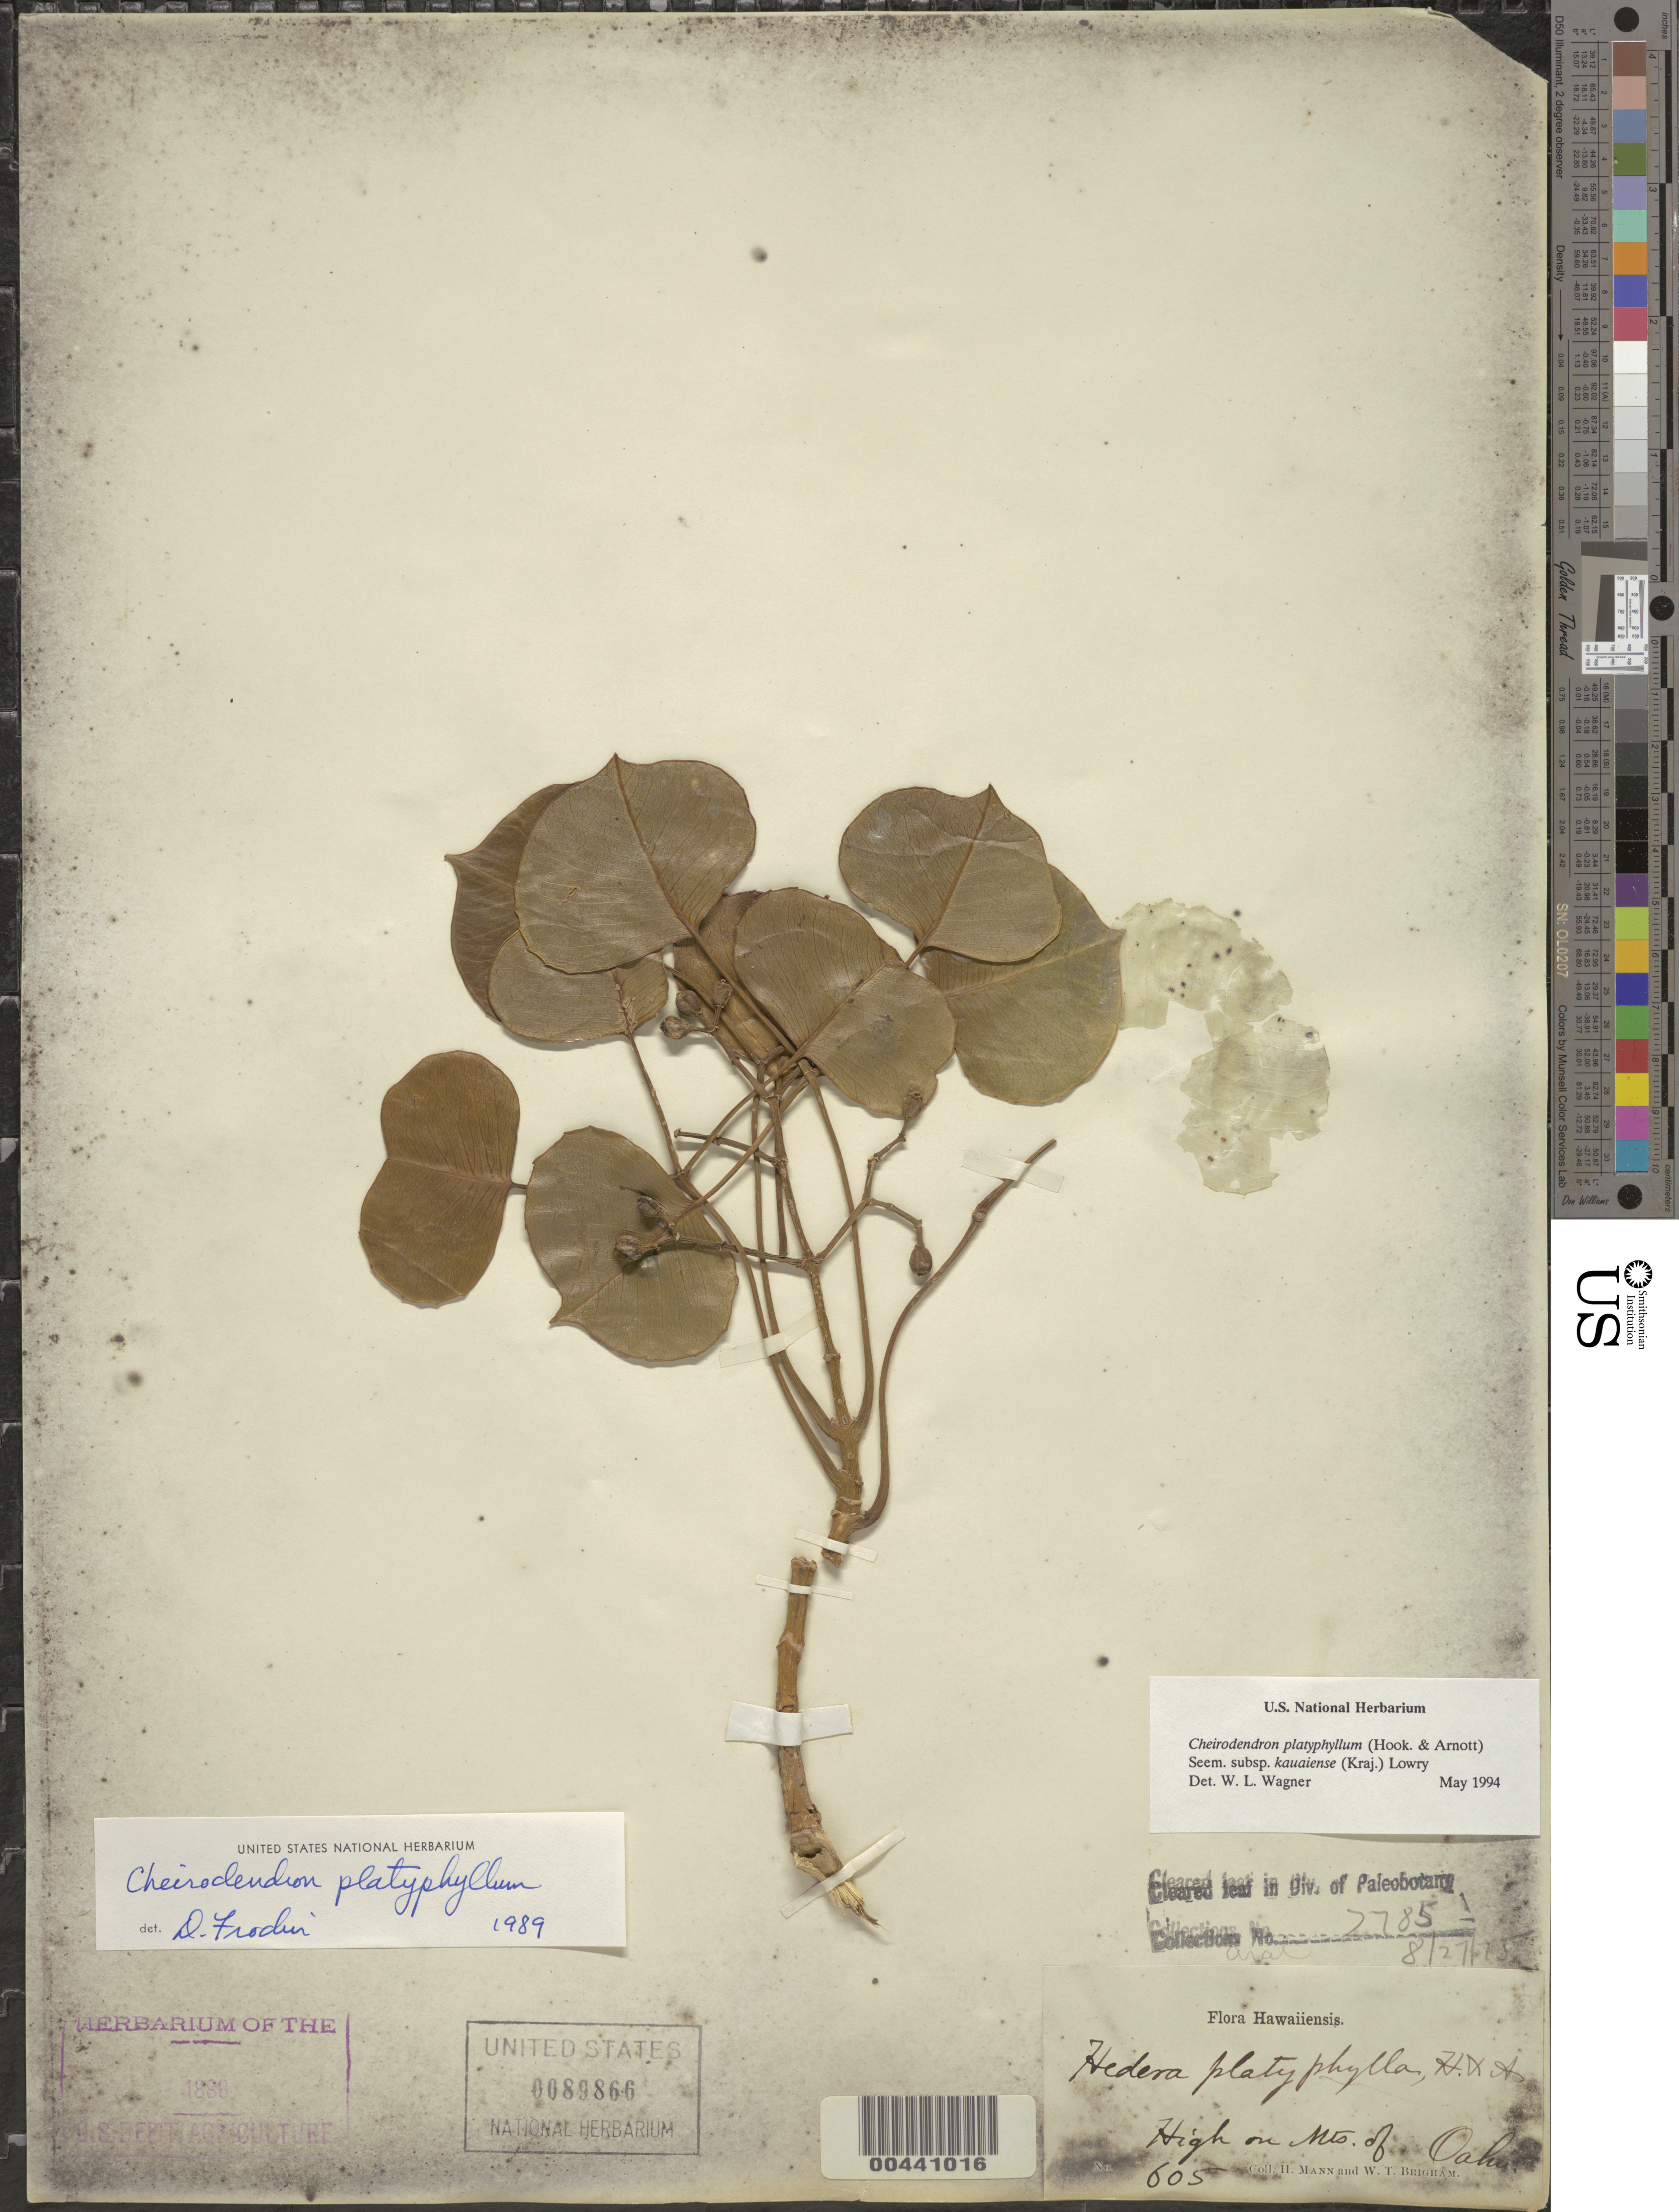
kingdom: Plantae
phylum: Tracheophyta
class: Magnoliopsida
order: Apiales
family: Araliaceae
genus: Cheirodendron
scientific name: Cheirodendron platyphyllum subsp. platyphyllum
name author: (Hook. & Arn.) Seem.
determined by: Wagner, W. L., (BOT), Smithsonian Institution - National Museum of Natural History (UNITED STATES)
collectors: H. Mann & W. T. Brigham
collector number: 605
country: United States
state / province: Hawaii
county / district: Honolulu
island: Oahu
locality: High on mountains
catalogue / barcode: US 89866